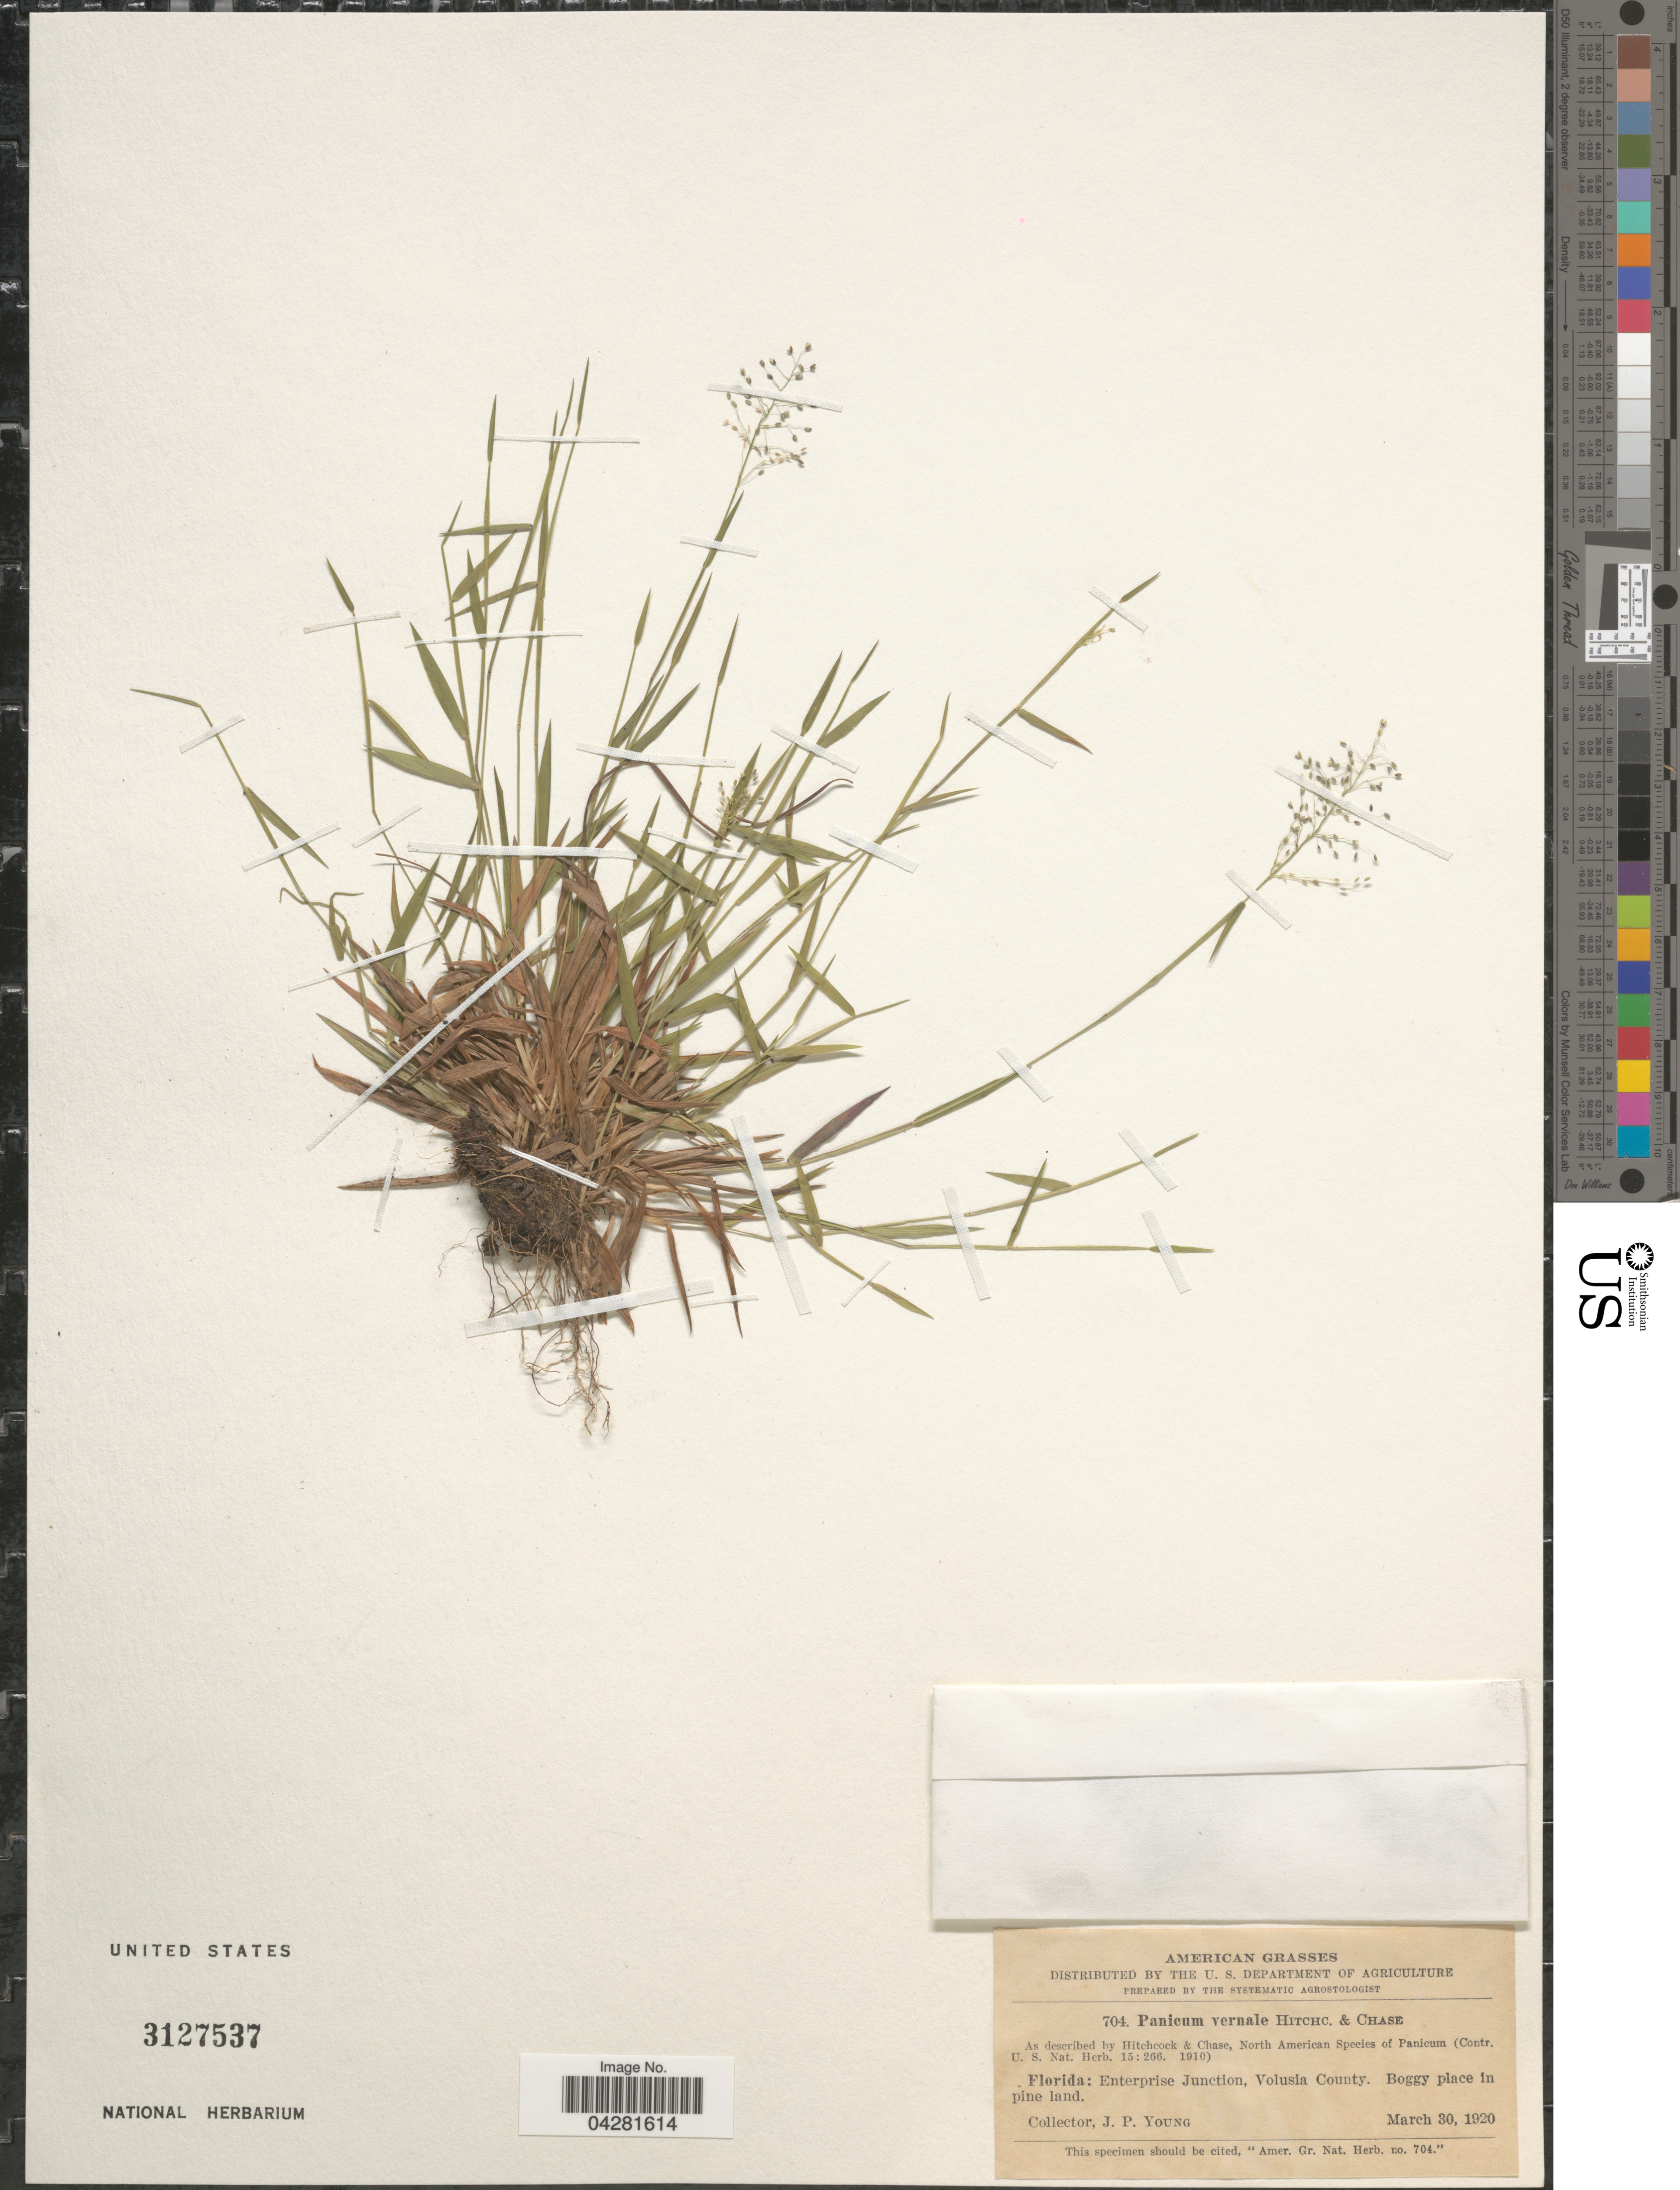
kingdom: Plantae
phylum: Tracheophyta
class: Liliopsida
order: Poales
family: Poaceae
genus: Dichanthelium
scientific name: Dichanthelium ensifolium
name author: (Baldwin ex Elliot) Gould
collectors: J. P. Young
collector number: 704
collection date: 1920-03-30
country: United States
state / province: Florida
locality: Enterprise Junction, Volusia County.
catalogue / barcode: US 3127537